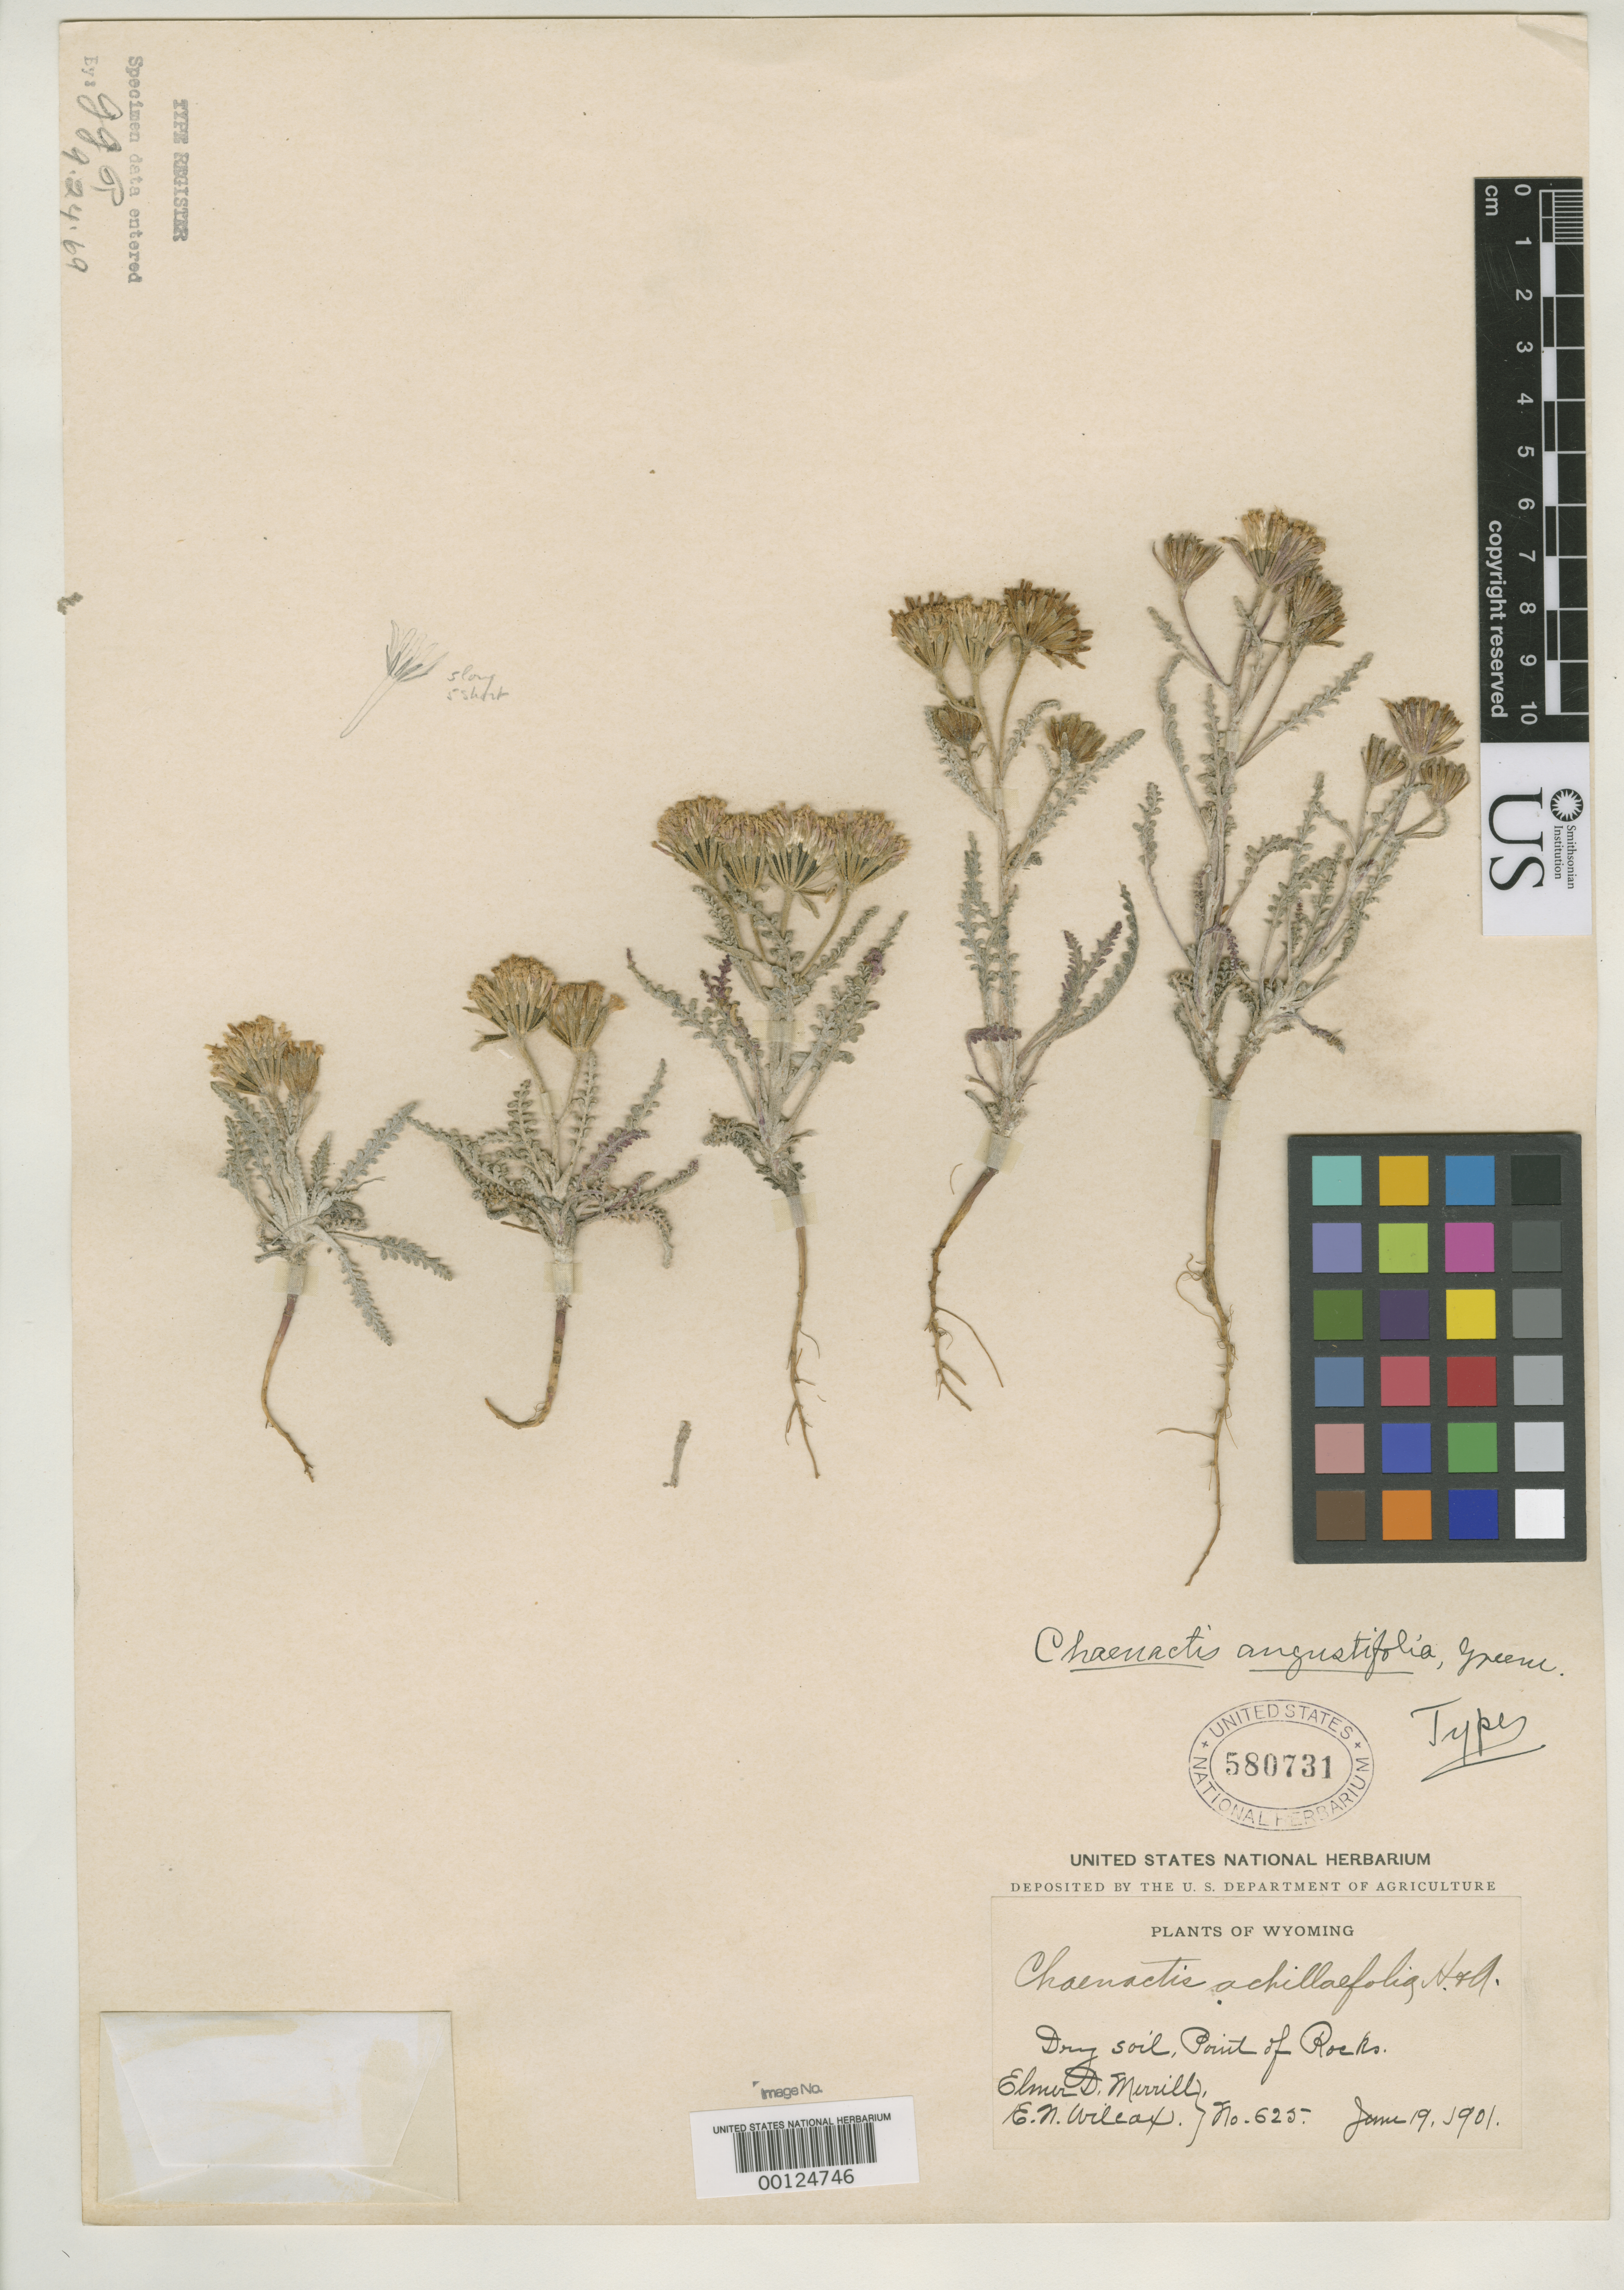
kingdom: Plantae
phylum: Tracheophyta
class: Magnoliopsida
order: Asterales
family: Asteraceae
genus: Chaenactis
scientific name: Chaenactis angustifolia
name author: Greene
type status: Holotype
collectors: E. D. Merrill & E. Wilcox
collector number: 625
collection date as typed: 19 Jun 1901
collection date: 1901-06-19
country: United States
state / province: Wyoming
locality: Point of Rocks.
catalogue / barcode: US 580731